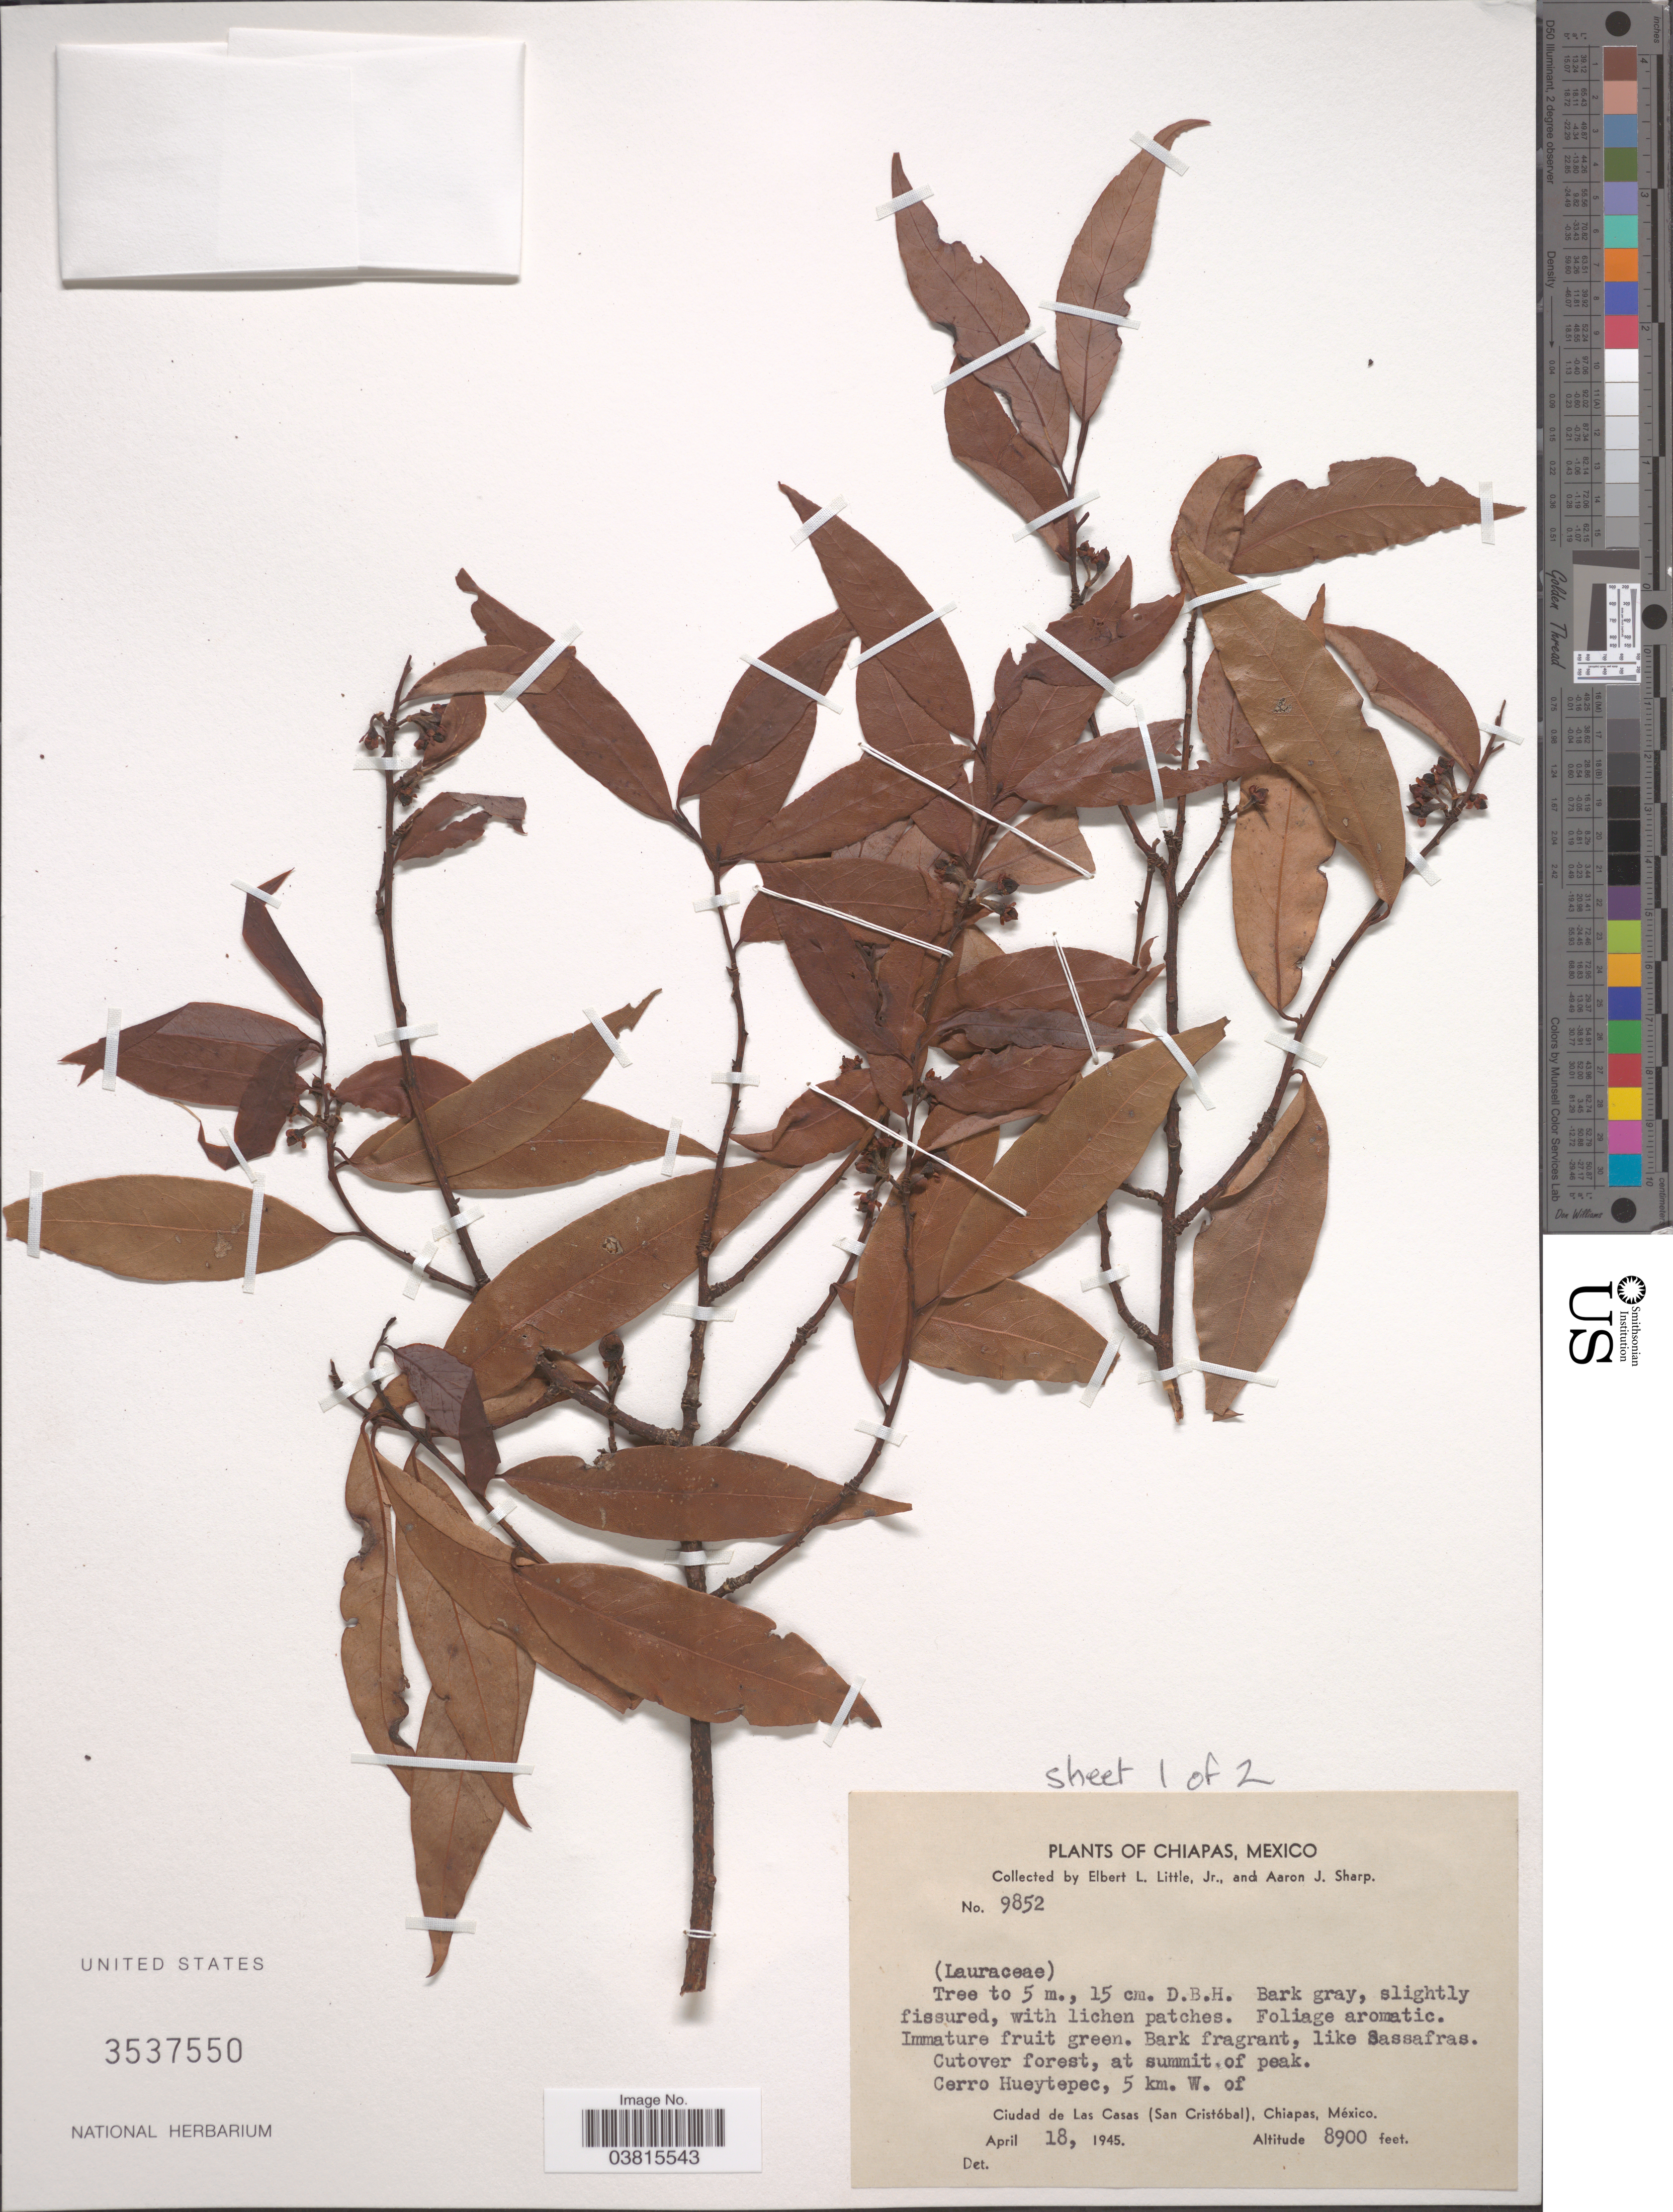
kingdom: Plantae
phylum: Tracheophyta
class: Magnoliopsida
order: Laurales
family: Lauraceae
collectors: E. L. Little & Mrs A. J. Sharp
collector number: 9852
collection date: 1945-04-18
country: Mexico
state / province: Chiapas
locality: Cutover forest, at summit of peak. Cerro Hueytepec, 5 km. W. of Ciudad de Las Casas (San Cristóbal).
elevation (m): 2713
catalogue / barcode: US 3537550